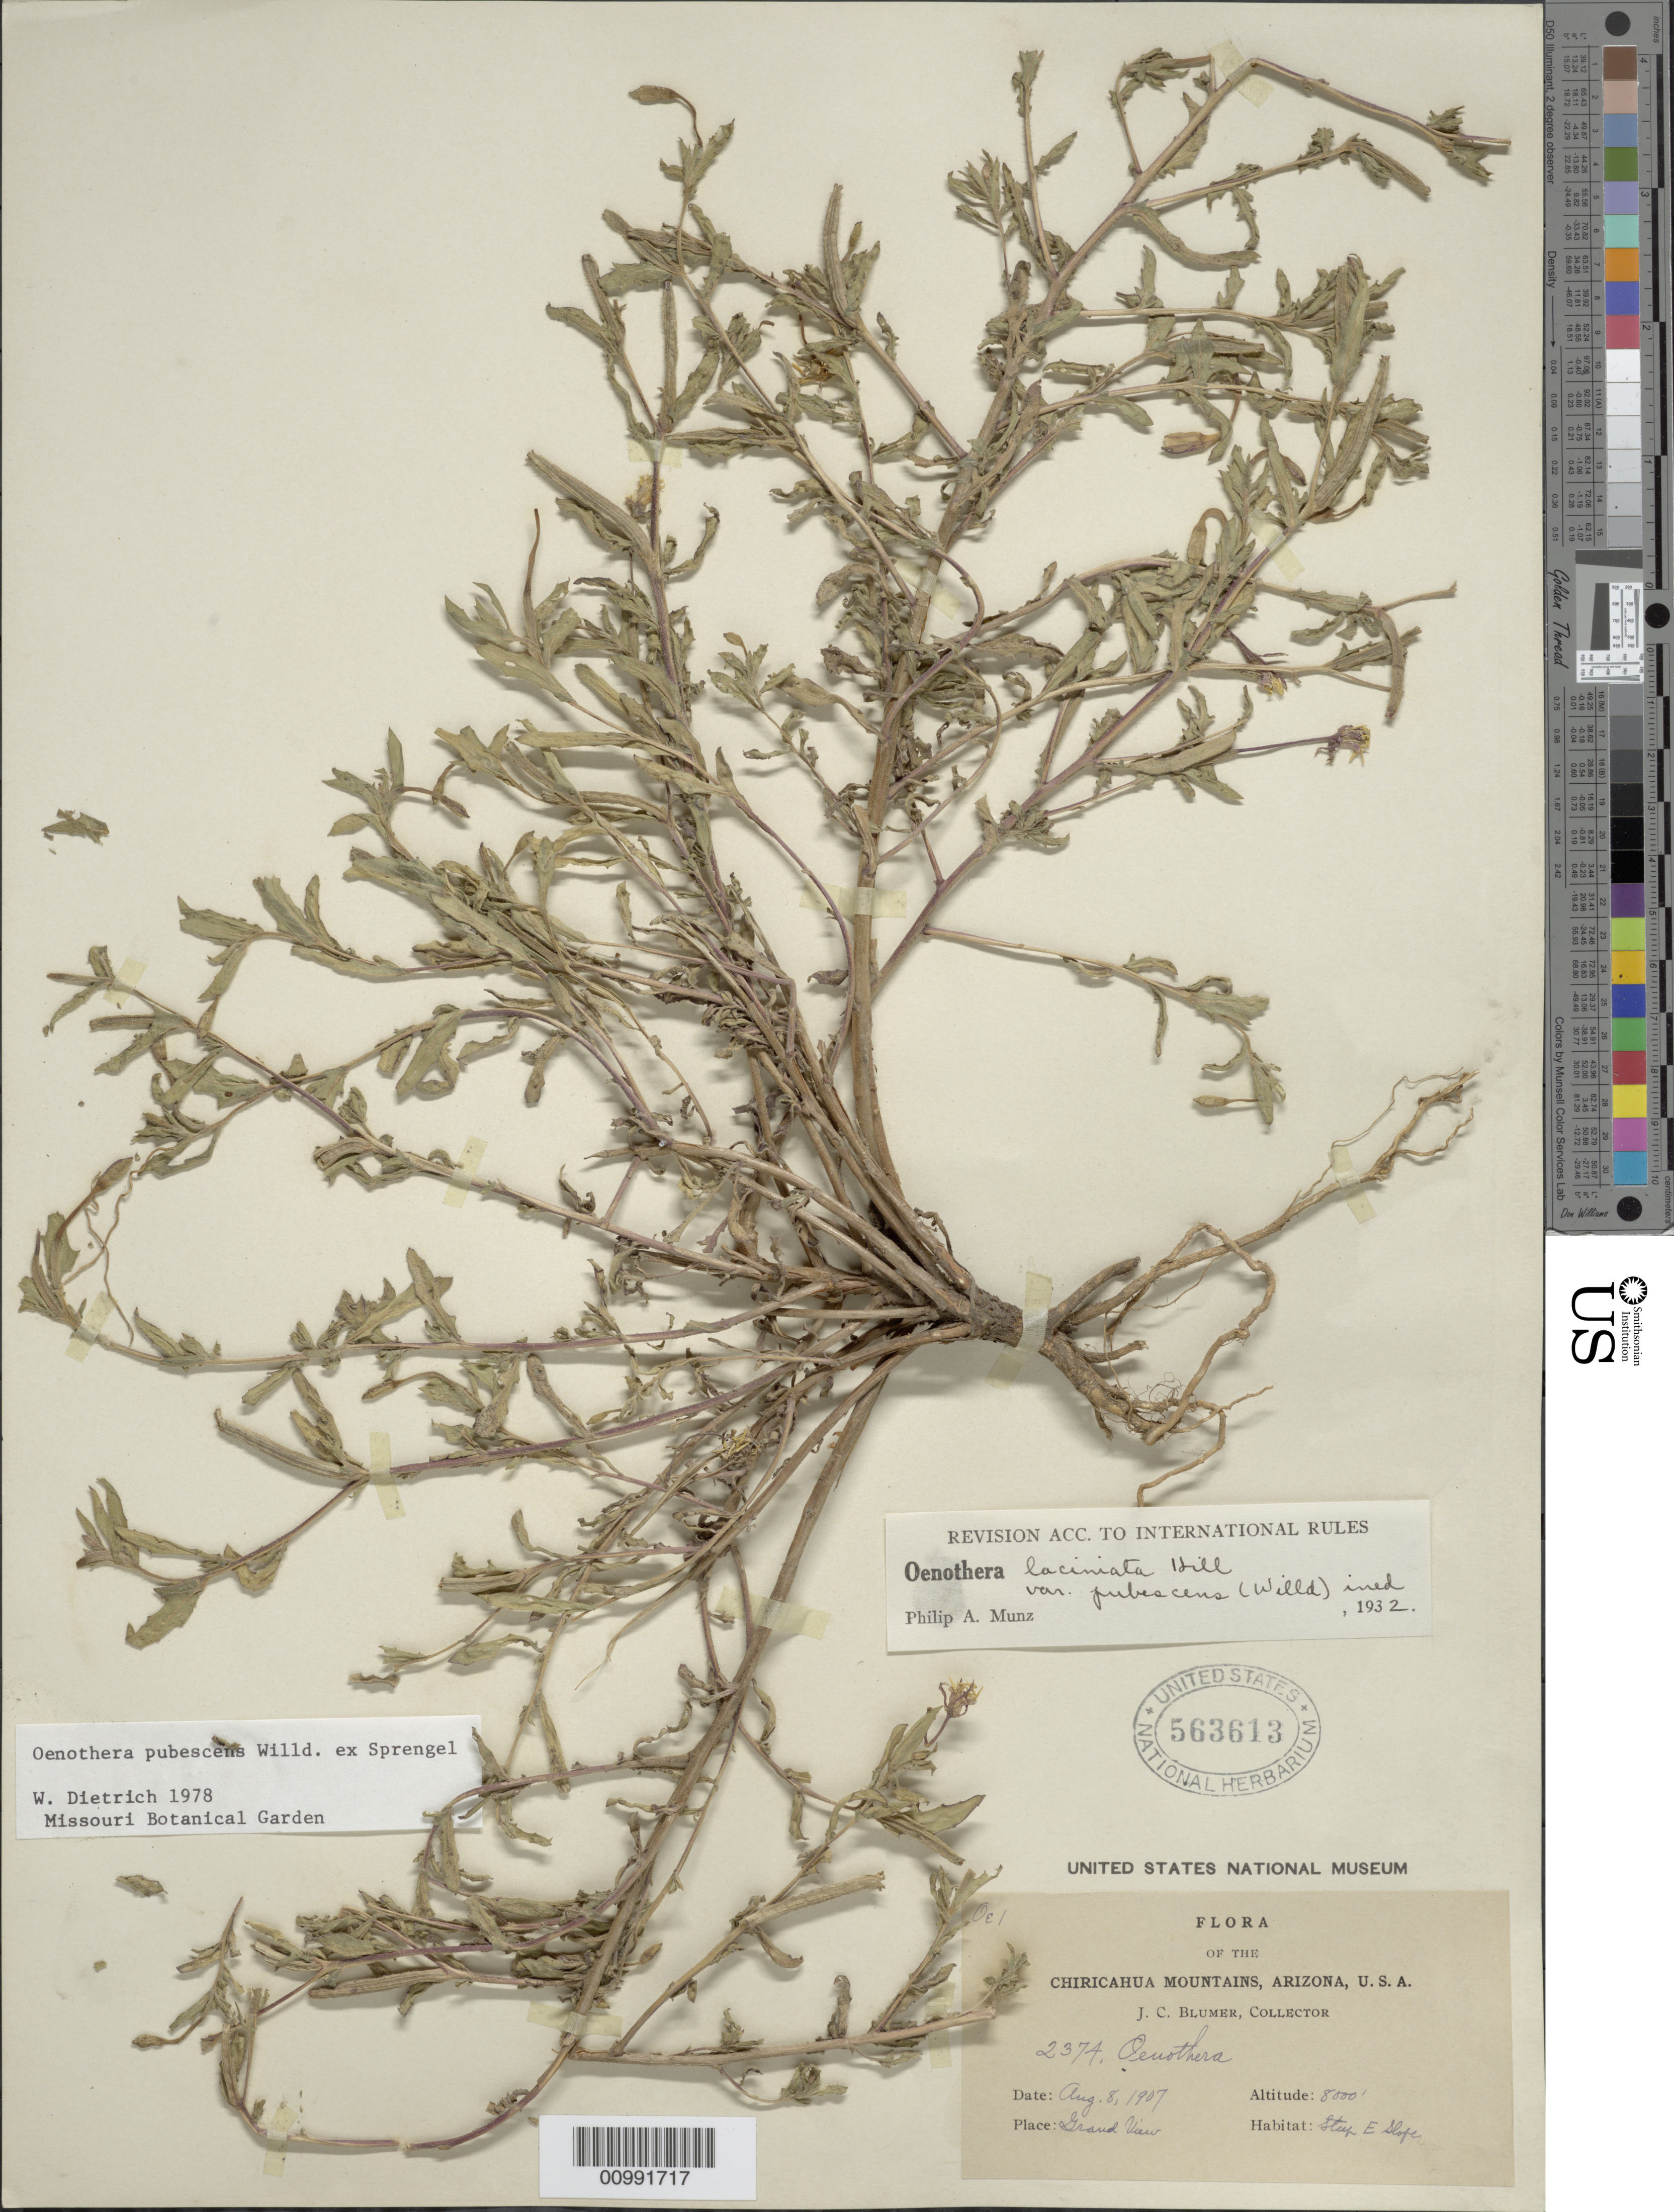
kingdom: Plantae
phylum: Tracheophyta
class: Magnoliopsida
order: Myrtales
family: Onagraceae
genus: Oenothera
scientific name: Oenothera pubescens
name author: Willd. ex Spreng.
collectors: J. C. Blumer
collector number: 2374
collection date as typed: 08 Aug 1907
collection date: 1907-08-08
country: United States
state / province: Arizona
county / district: Cochise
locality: Chiracahua Mountains, Grand View.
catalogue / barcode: US 563613